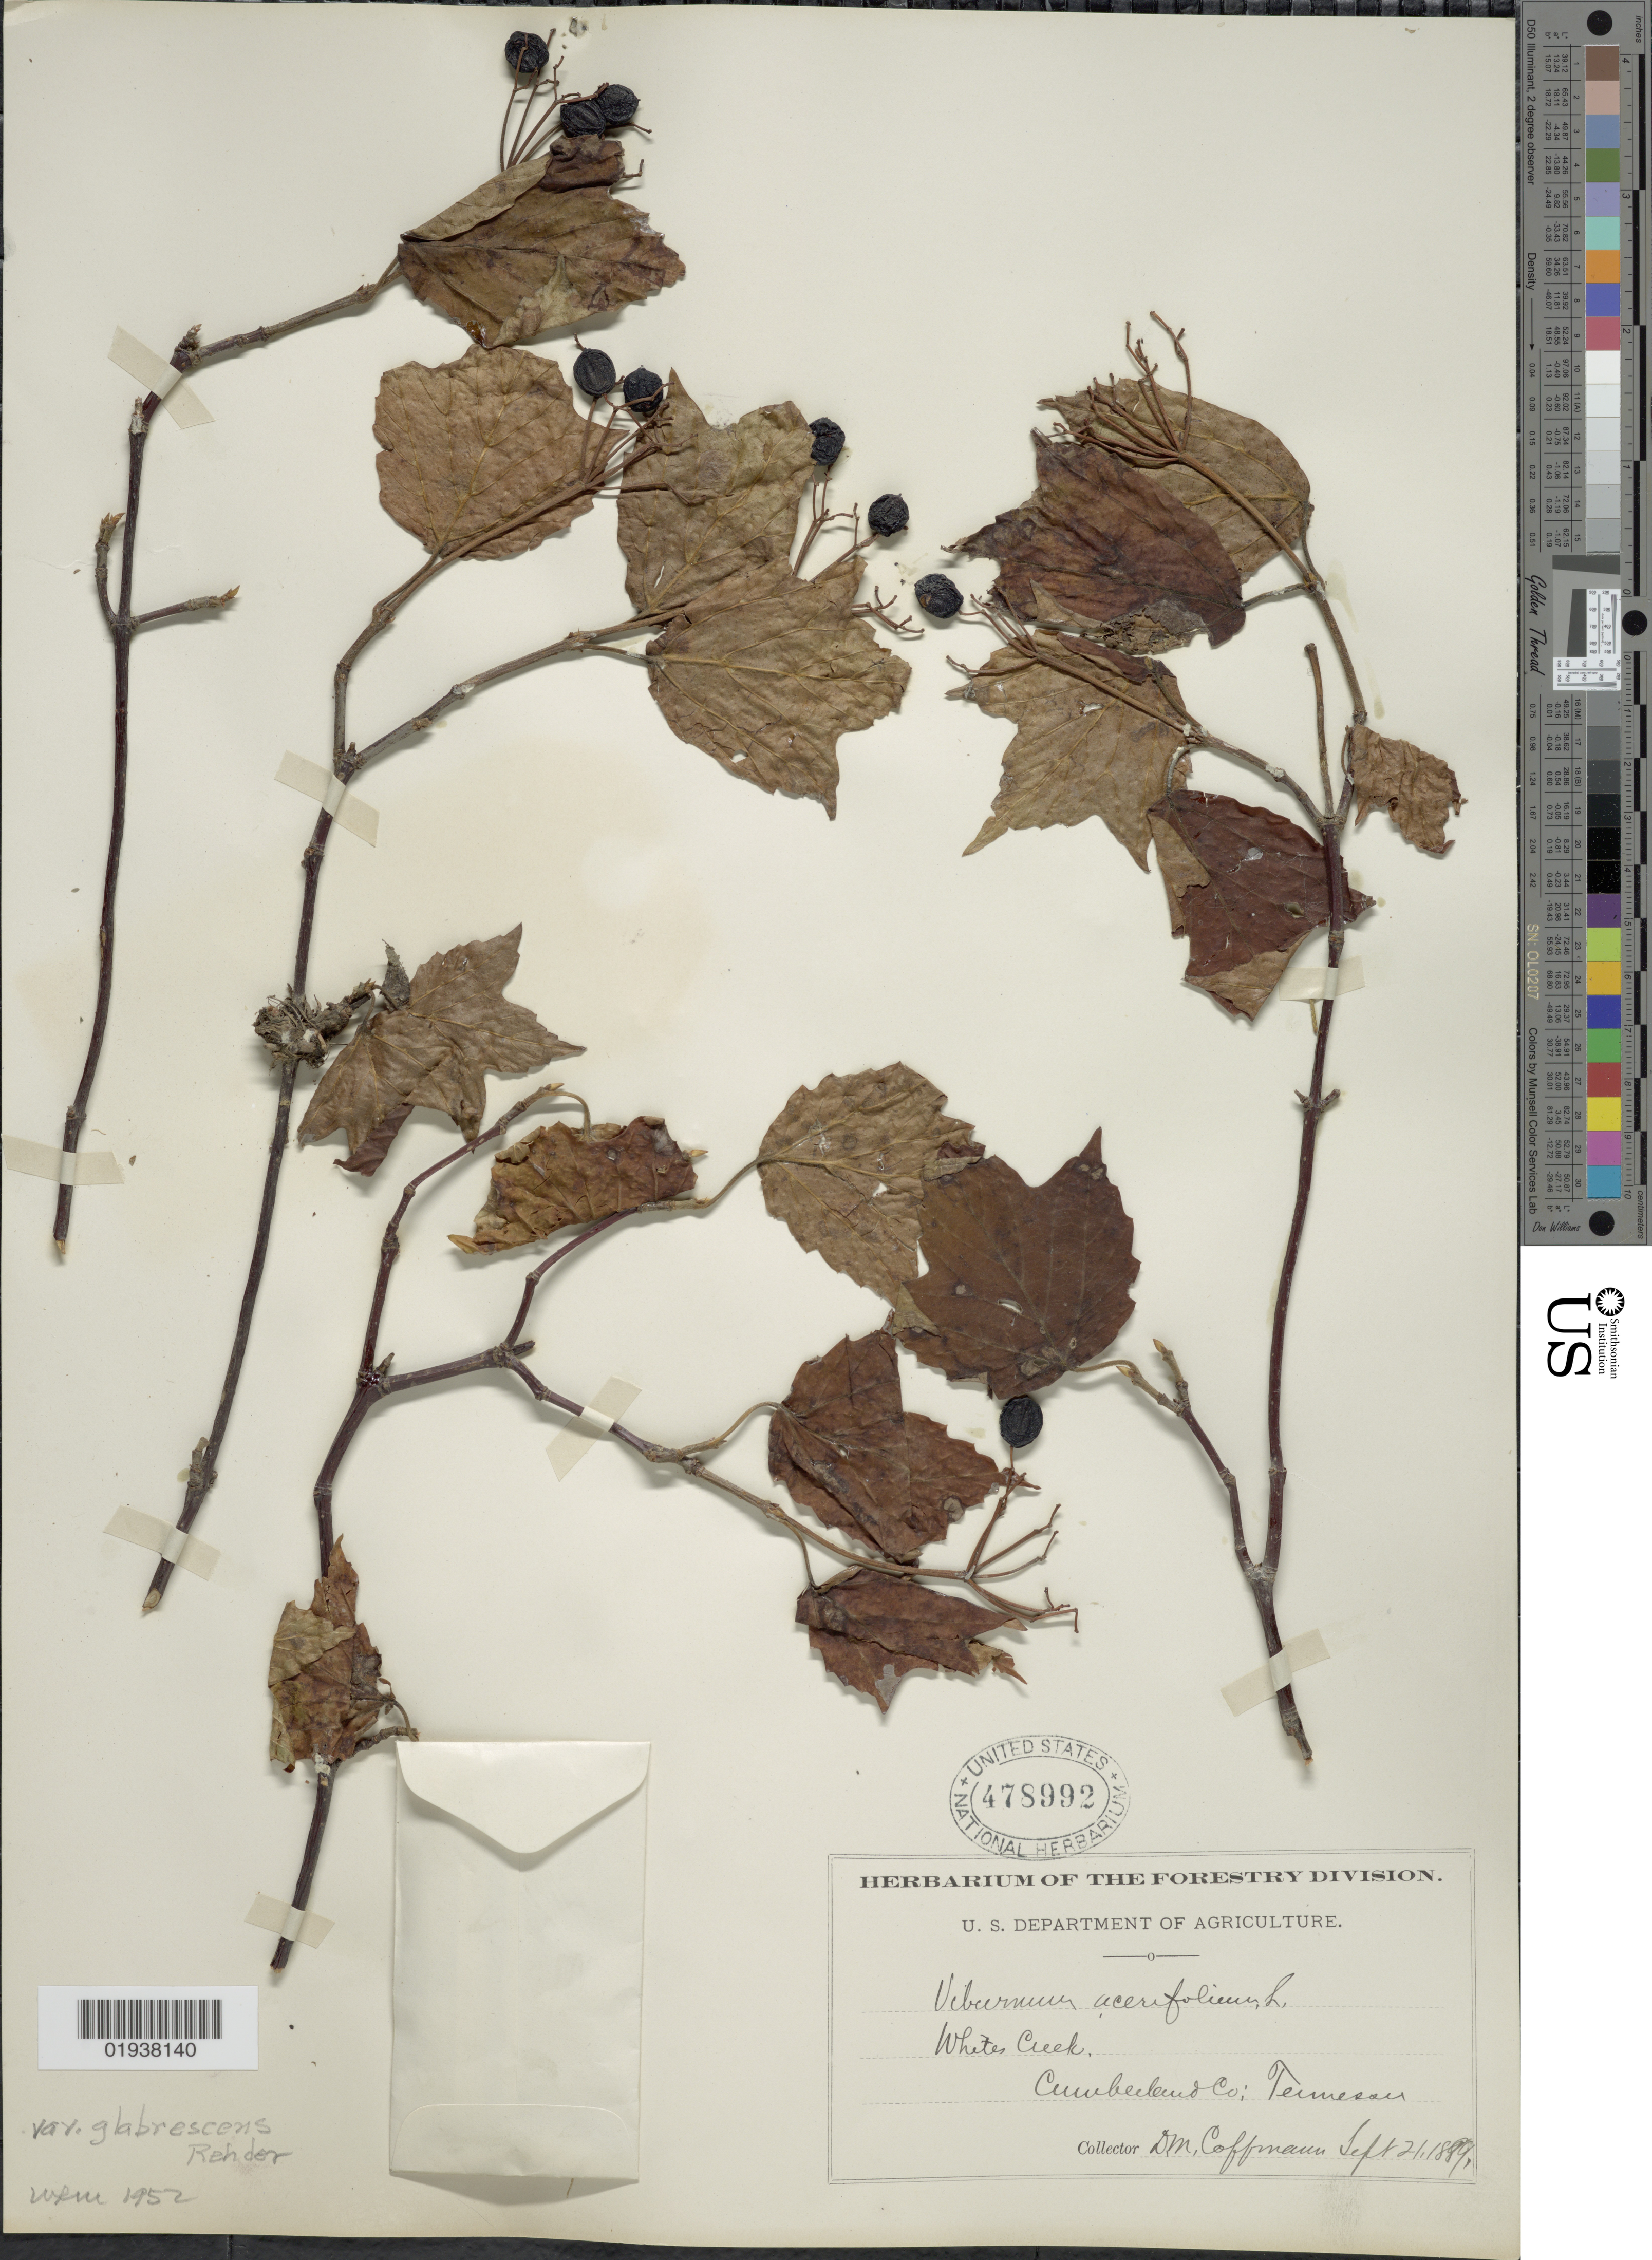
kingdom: Plantae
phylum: Tracheophyta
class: Magnoliopsida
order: Dipsacales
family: Viburnaceae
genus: Viburnum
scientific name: Viburnum acerifolium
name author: L.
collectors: D. M. Coffman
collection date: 1889-09-21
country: United States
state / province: Tennessee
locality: Whites Creek, Cumberland Co.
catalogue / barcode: US 478992